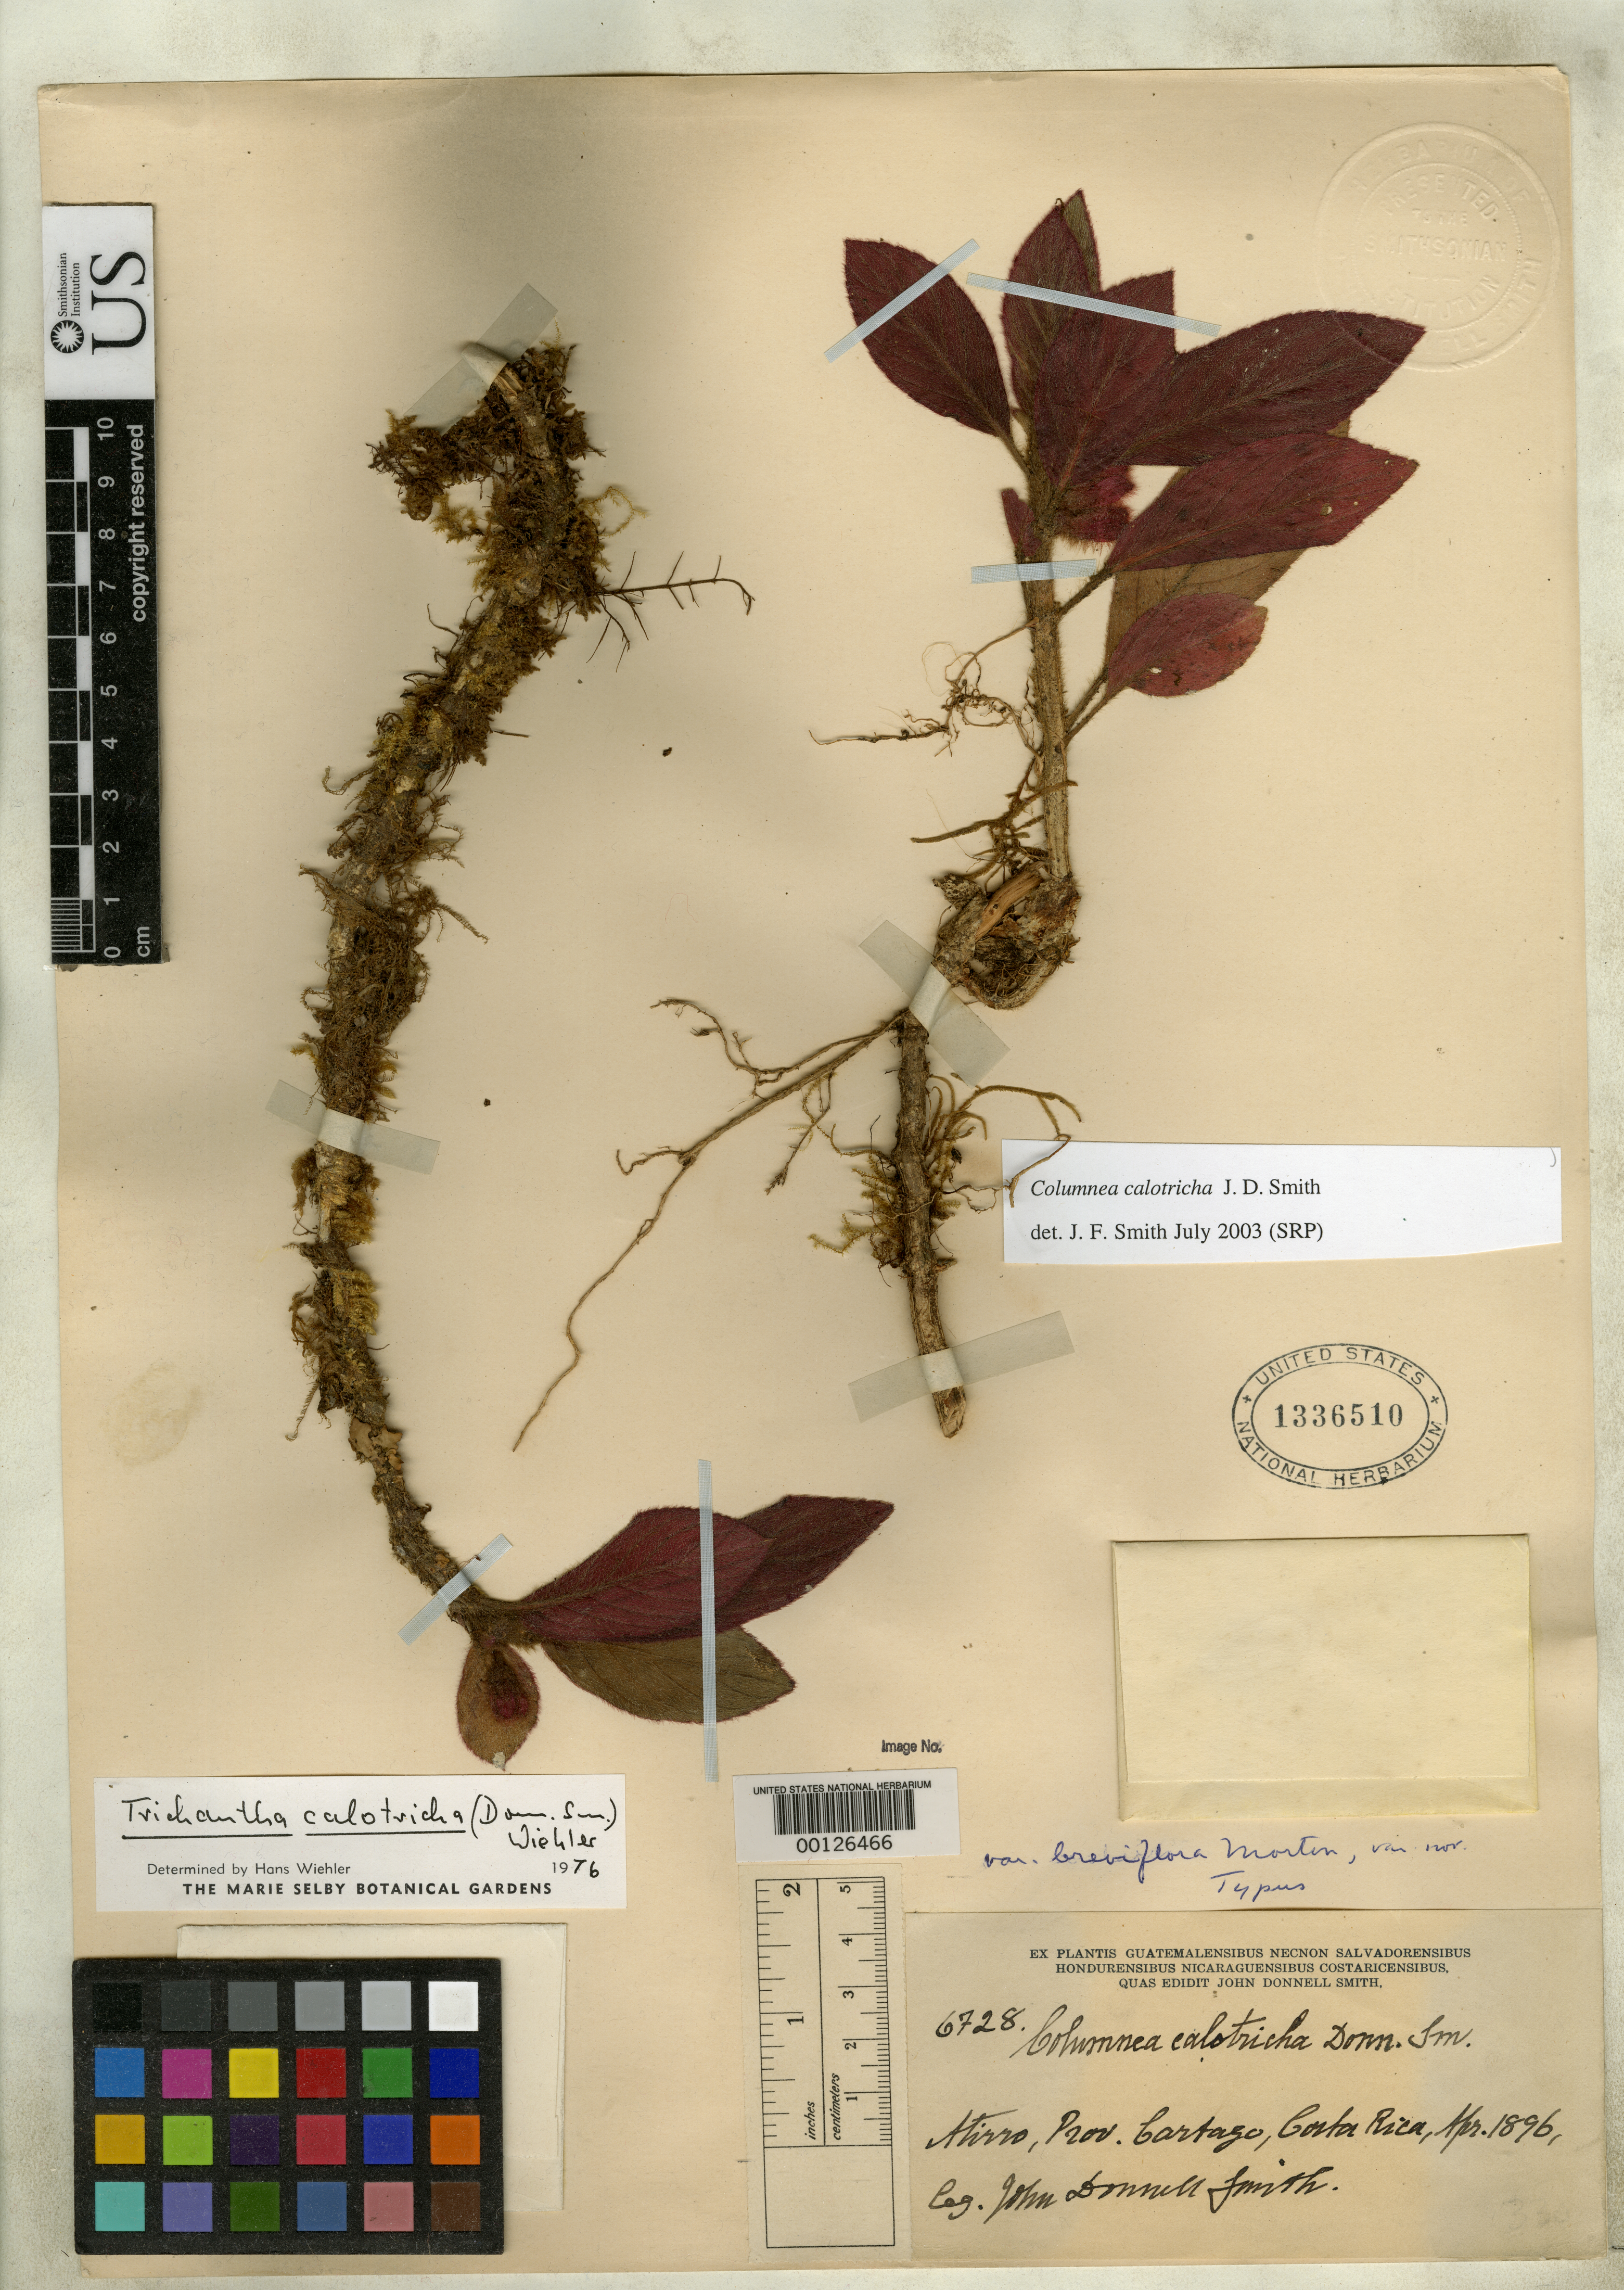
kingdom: Plantae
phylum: Tracheophyta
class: Magnoliopsida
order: Lamiales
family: Gesneriaceae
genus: Columnea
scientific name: Columnea calotricha var. breviflora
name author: C.V. Morton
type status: Holotype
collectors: J. Donnell Smith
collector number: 6728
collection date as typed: Apr 1896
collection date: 1896-04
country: Costa Rica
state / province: Cartago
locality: Atirro.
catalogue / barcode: US 1336510